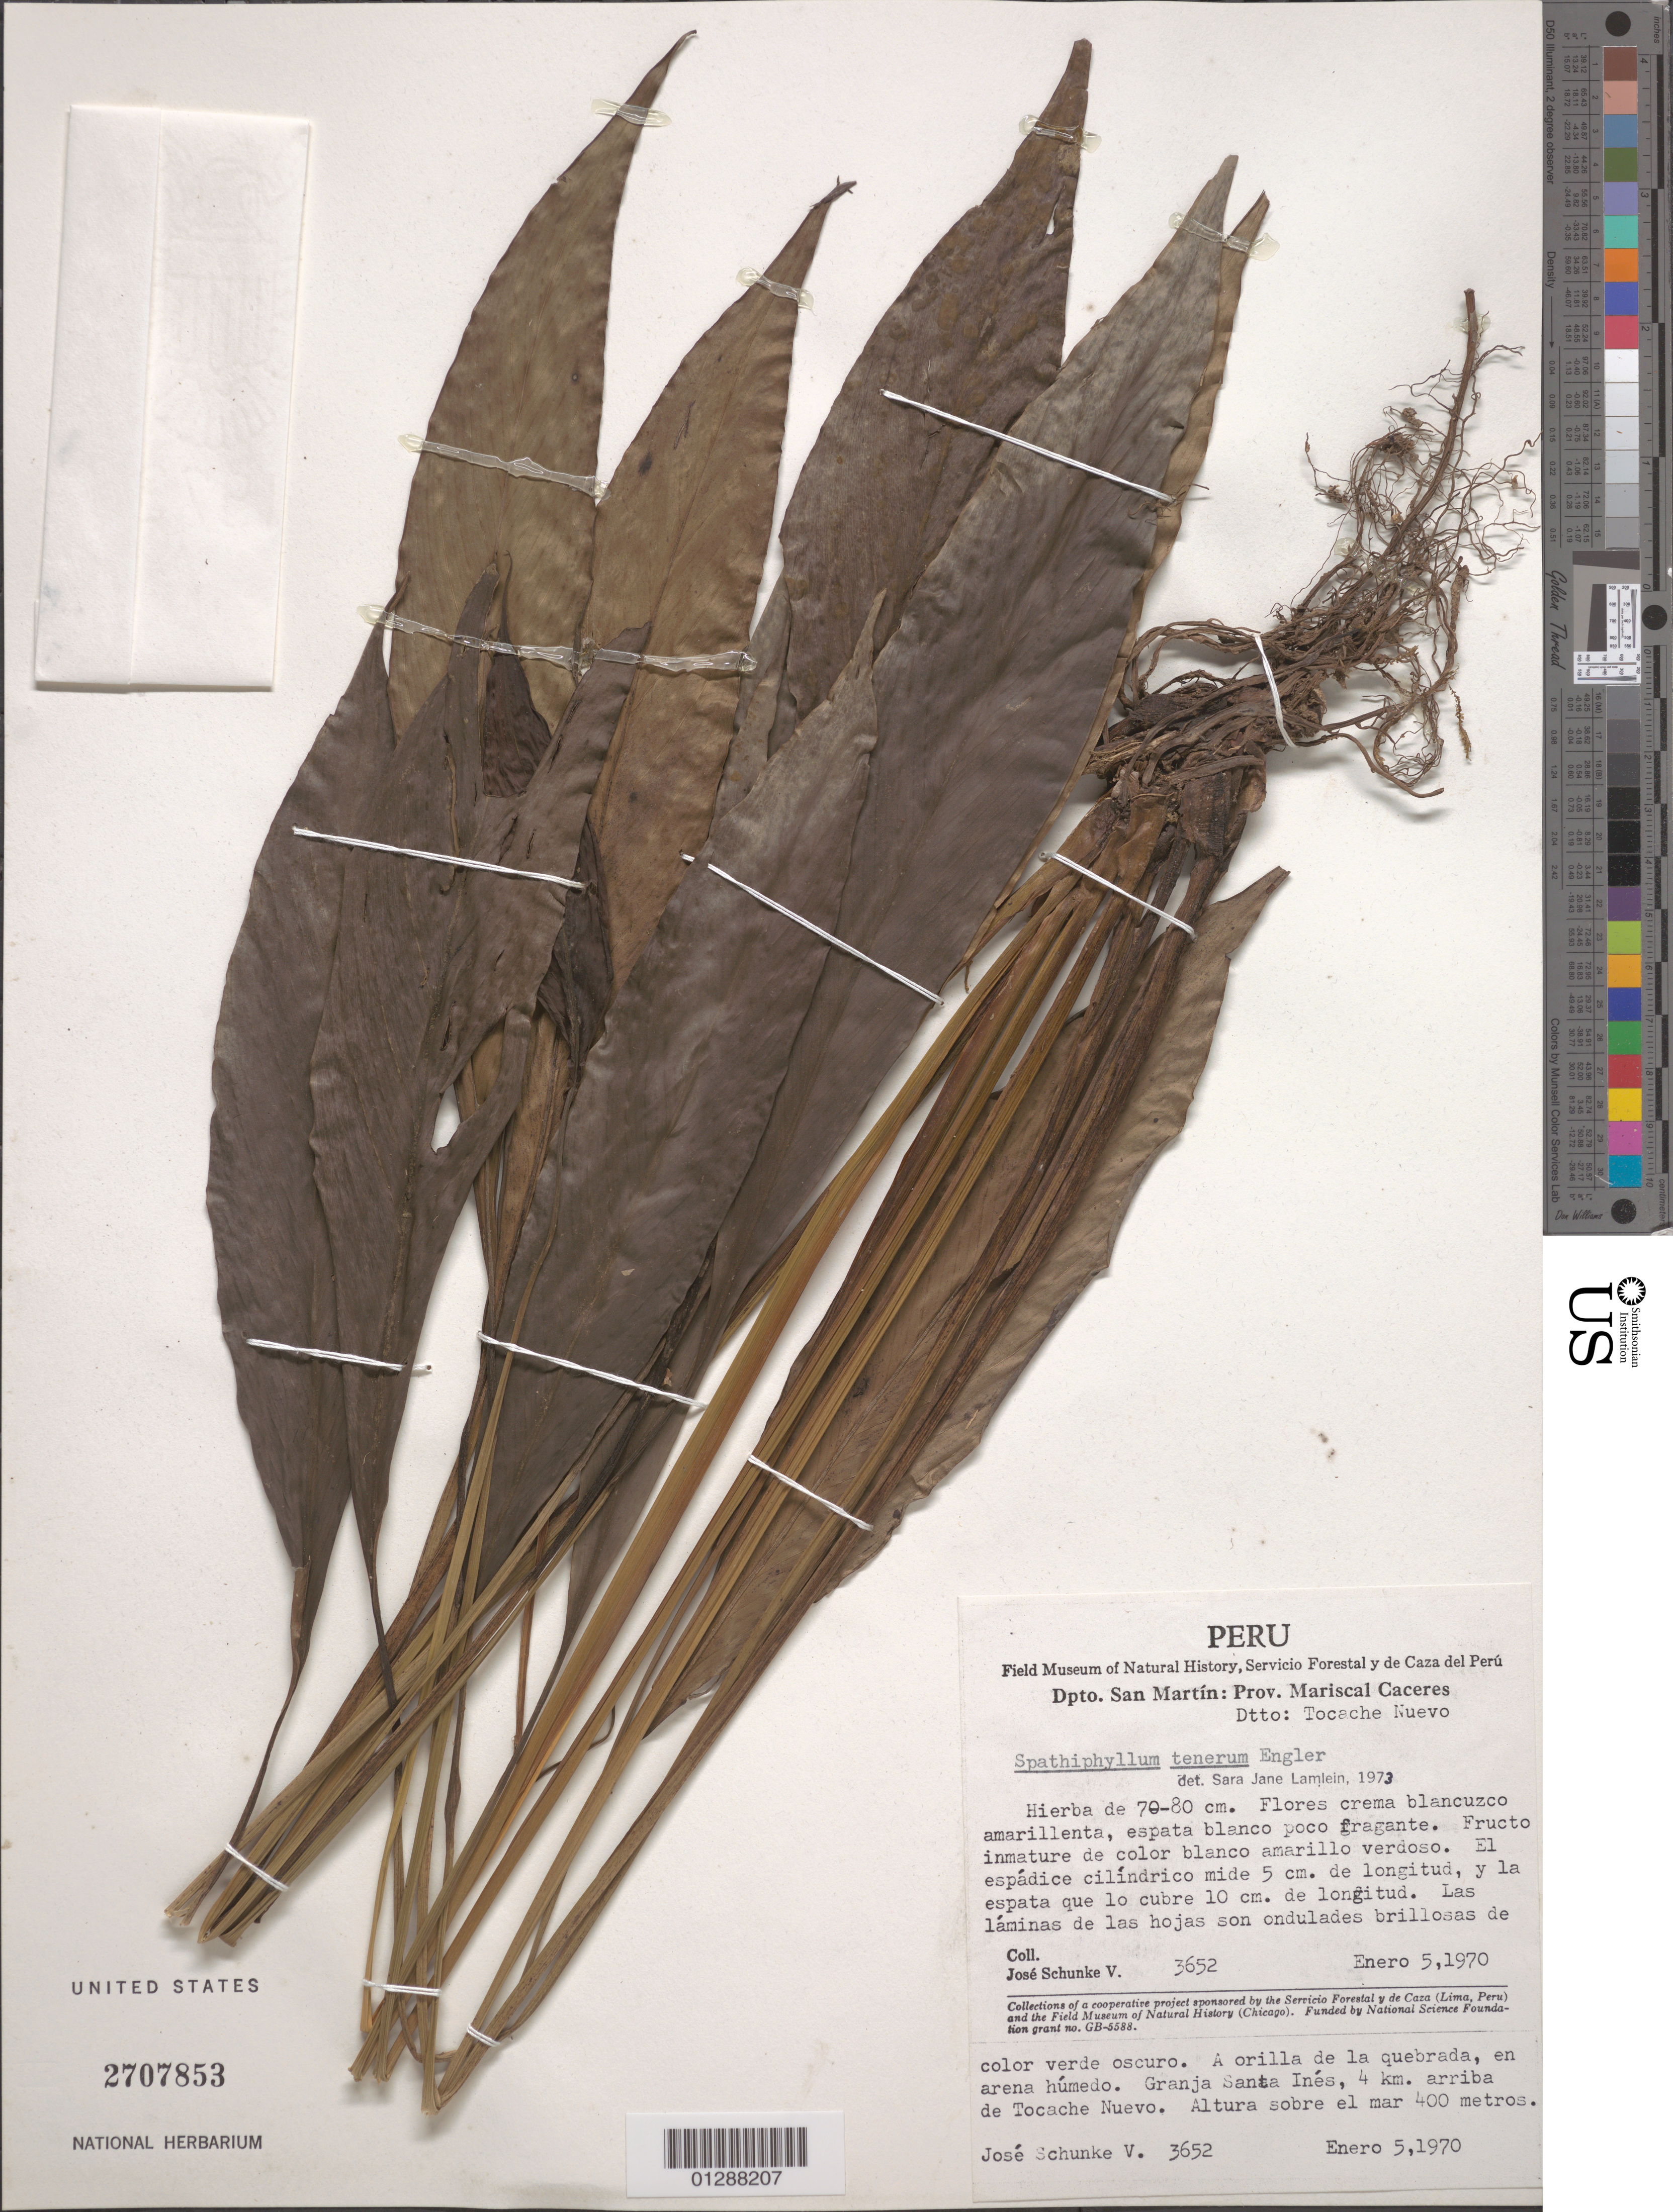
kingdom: Plantae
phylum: Tracheophyta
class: Liliopsida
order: Alismatales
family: Araceae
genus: Spathiphyllum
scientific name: Spathiphyllum tenerum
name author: Engl.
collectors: J. Schunke Vigo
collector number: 3652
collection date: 1970-01-05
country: Peru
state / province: San Martín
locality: Dpto. San Martín: Prov. Mariscal Caceres. Dtto: Tocache Nuevo. Granja Santa Inés, 4 km. arriba de Tocache Nuevo.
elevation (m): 400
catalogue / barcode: US 2707853